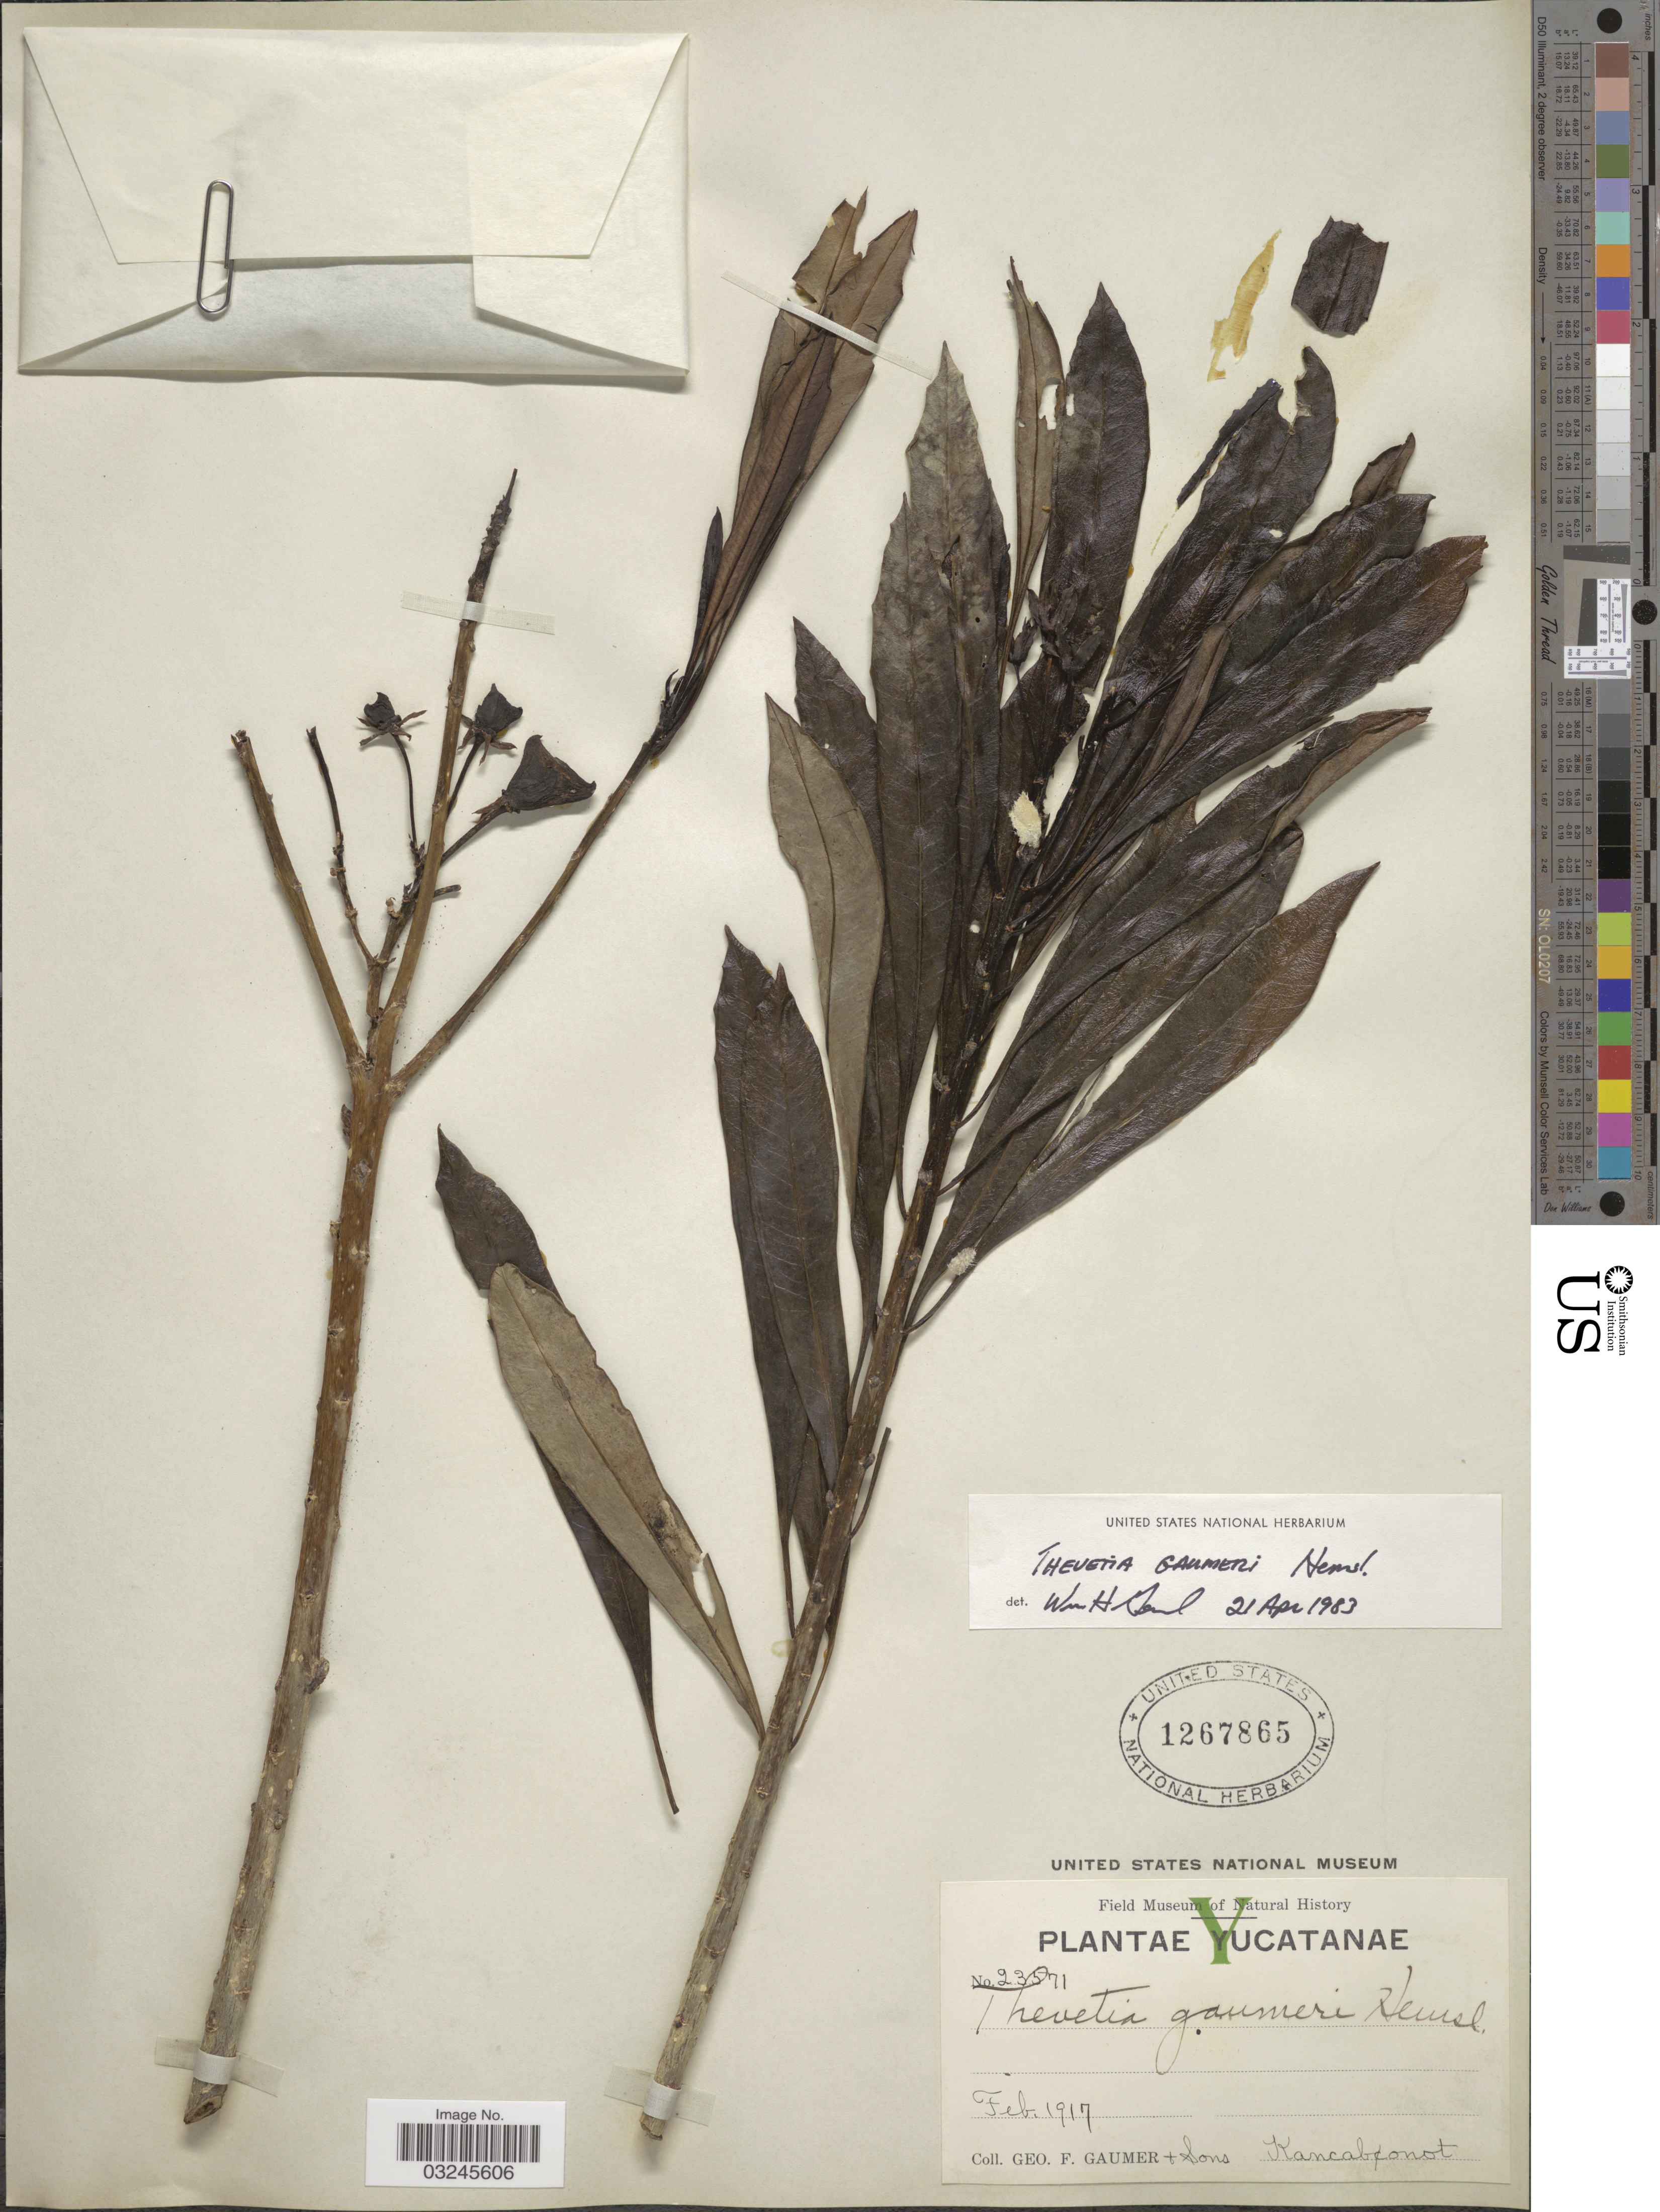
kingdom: Plantae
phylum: Tracheophyta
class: Magnoliopsida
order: Gentianales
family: Apocynaceae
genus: Thevetia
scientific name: Thevetia gaumeri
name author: Hemsl.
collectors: G. F. Gaumer & et al.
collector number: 23571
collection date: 1917-02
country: Mexico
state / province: Yucatán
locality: Kancabonot.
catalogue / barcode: US 1267865